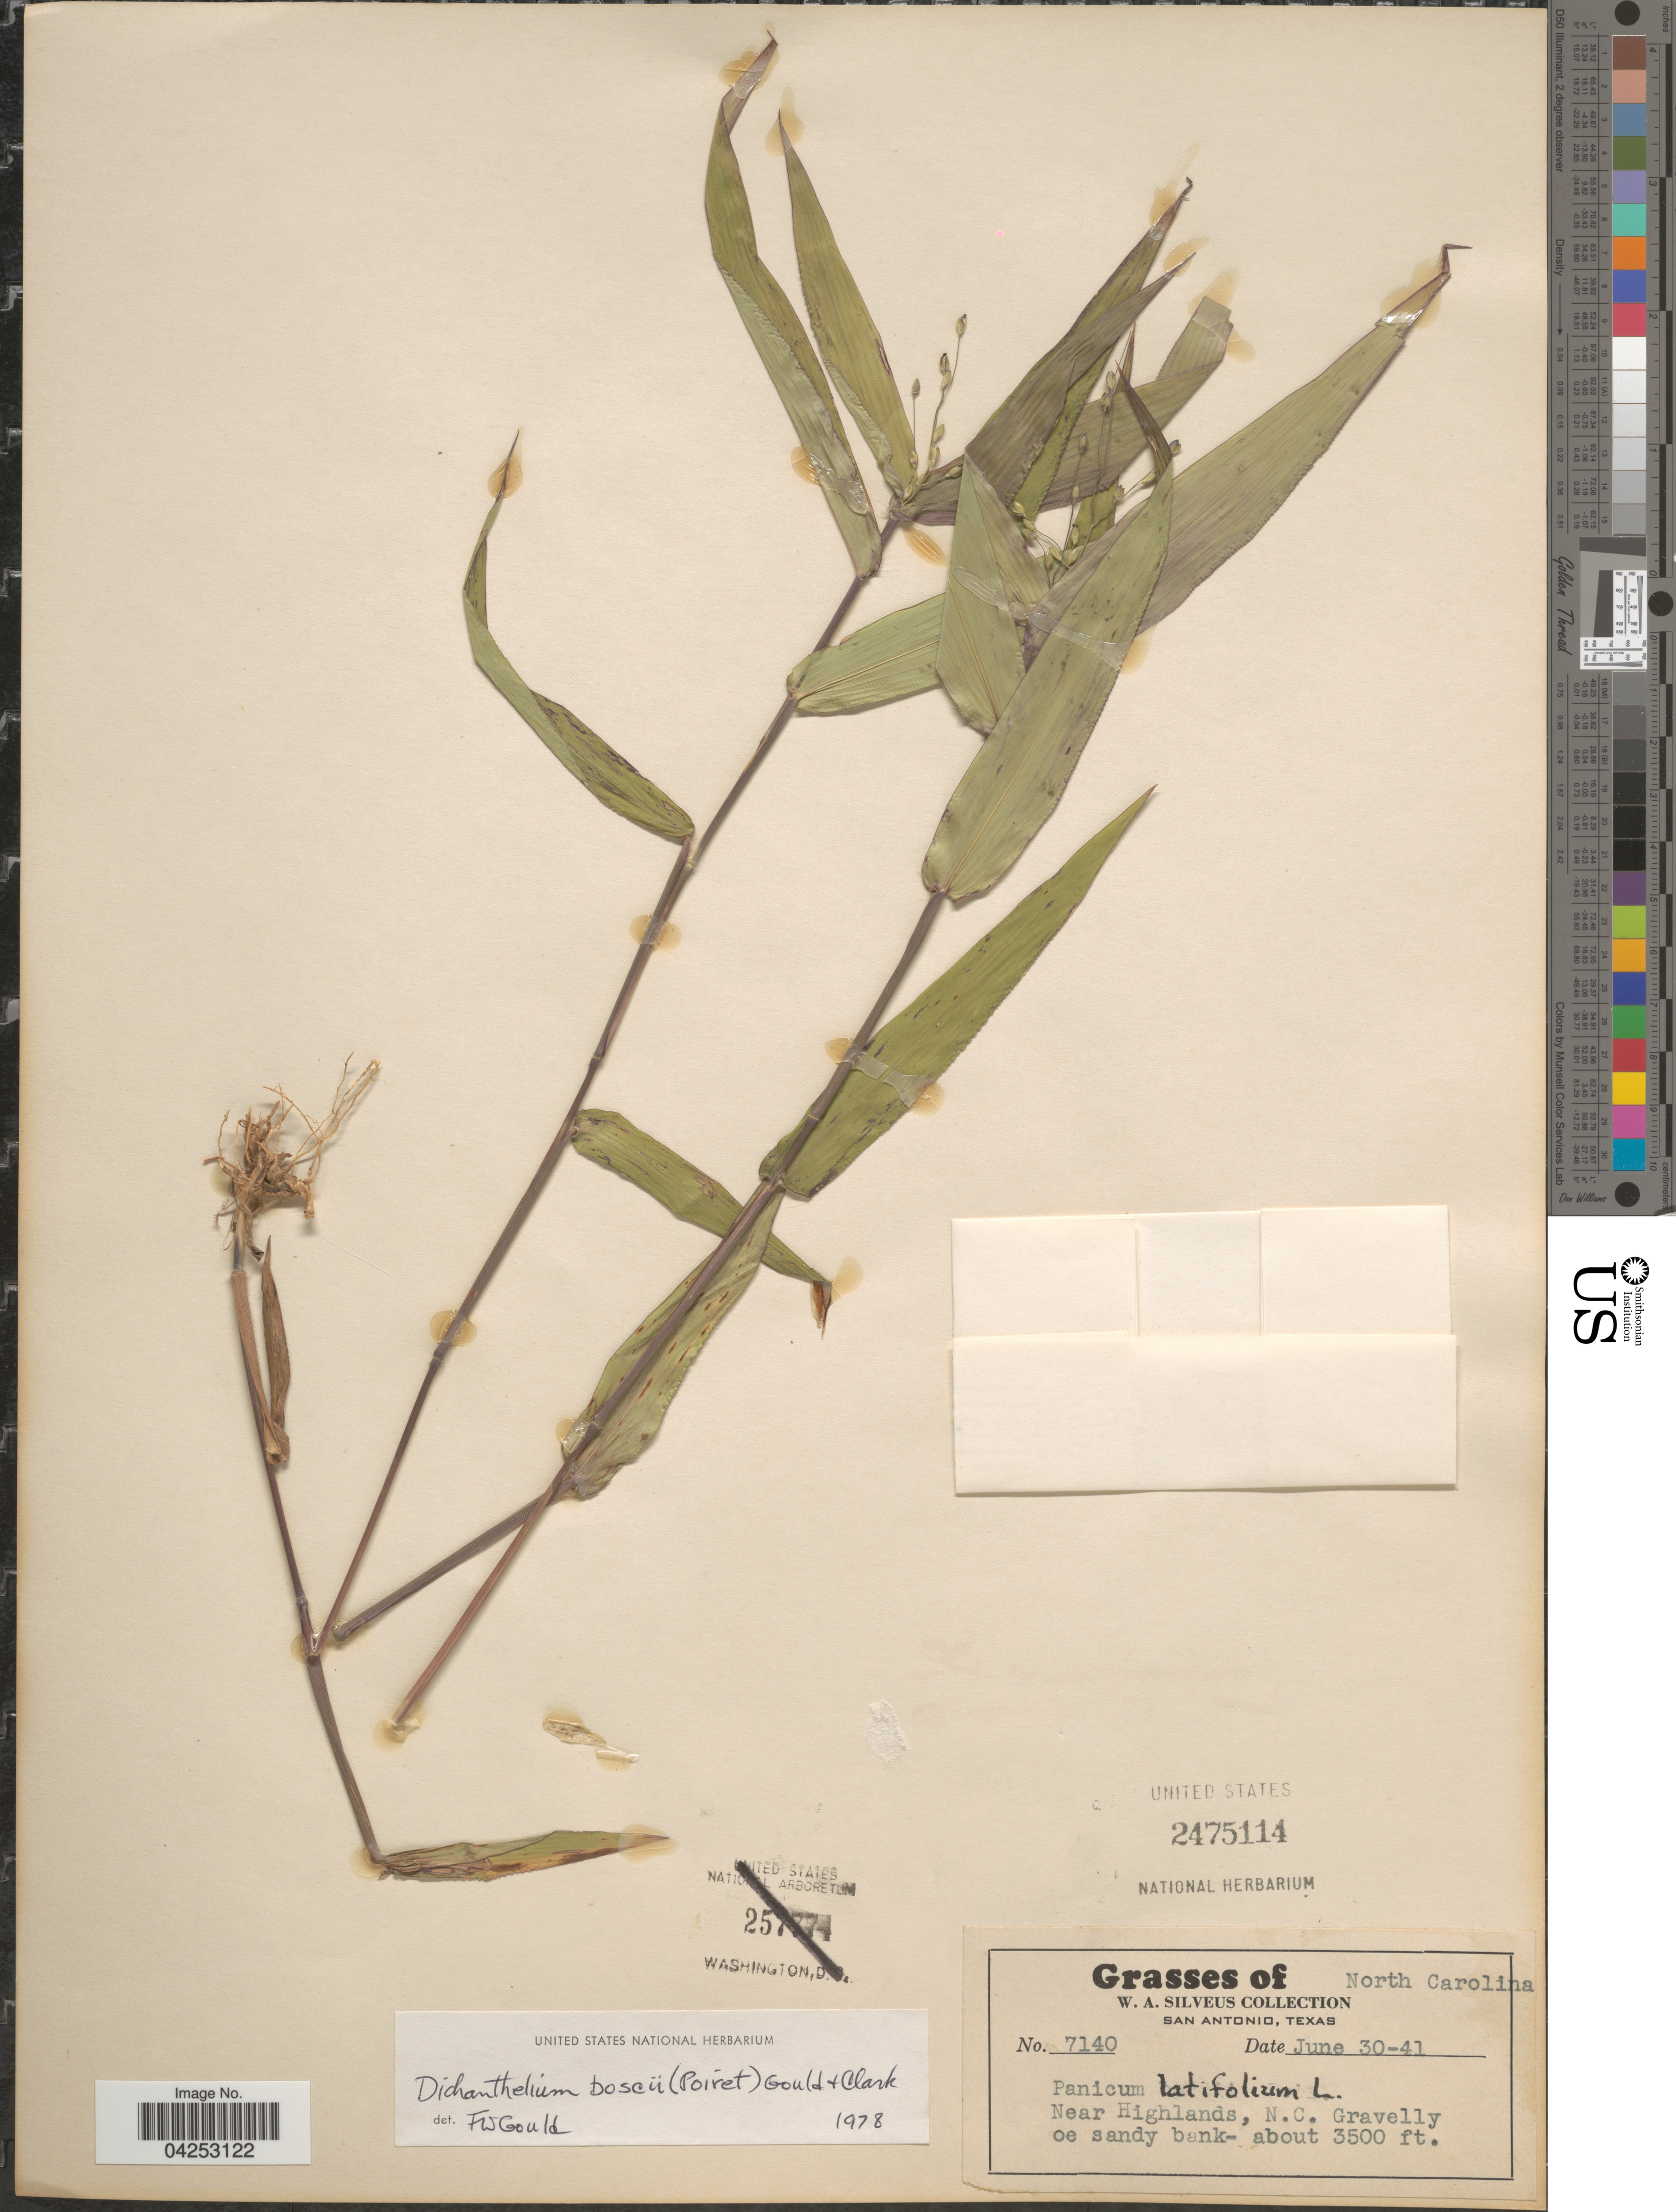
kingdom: Plantae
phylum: Tracheophyta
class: Liliopsida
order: Poales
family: Poaceae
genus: Dichanthelium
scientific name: Dichanthelium boscii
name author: (Poir.) Gould & C.A. Clark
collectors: W. Silveus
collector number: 7140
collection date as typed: Transcribed d/m/y: 30/6/41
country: United States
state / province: North Carolina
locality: Near Highlands, N.C. Gravelly oe sandy bank.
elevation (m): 1067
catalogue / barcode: US 2475114